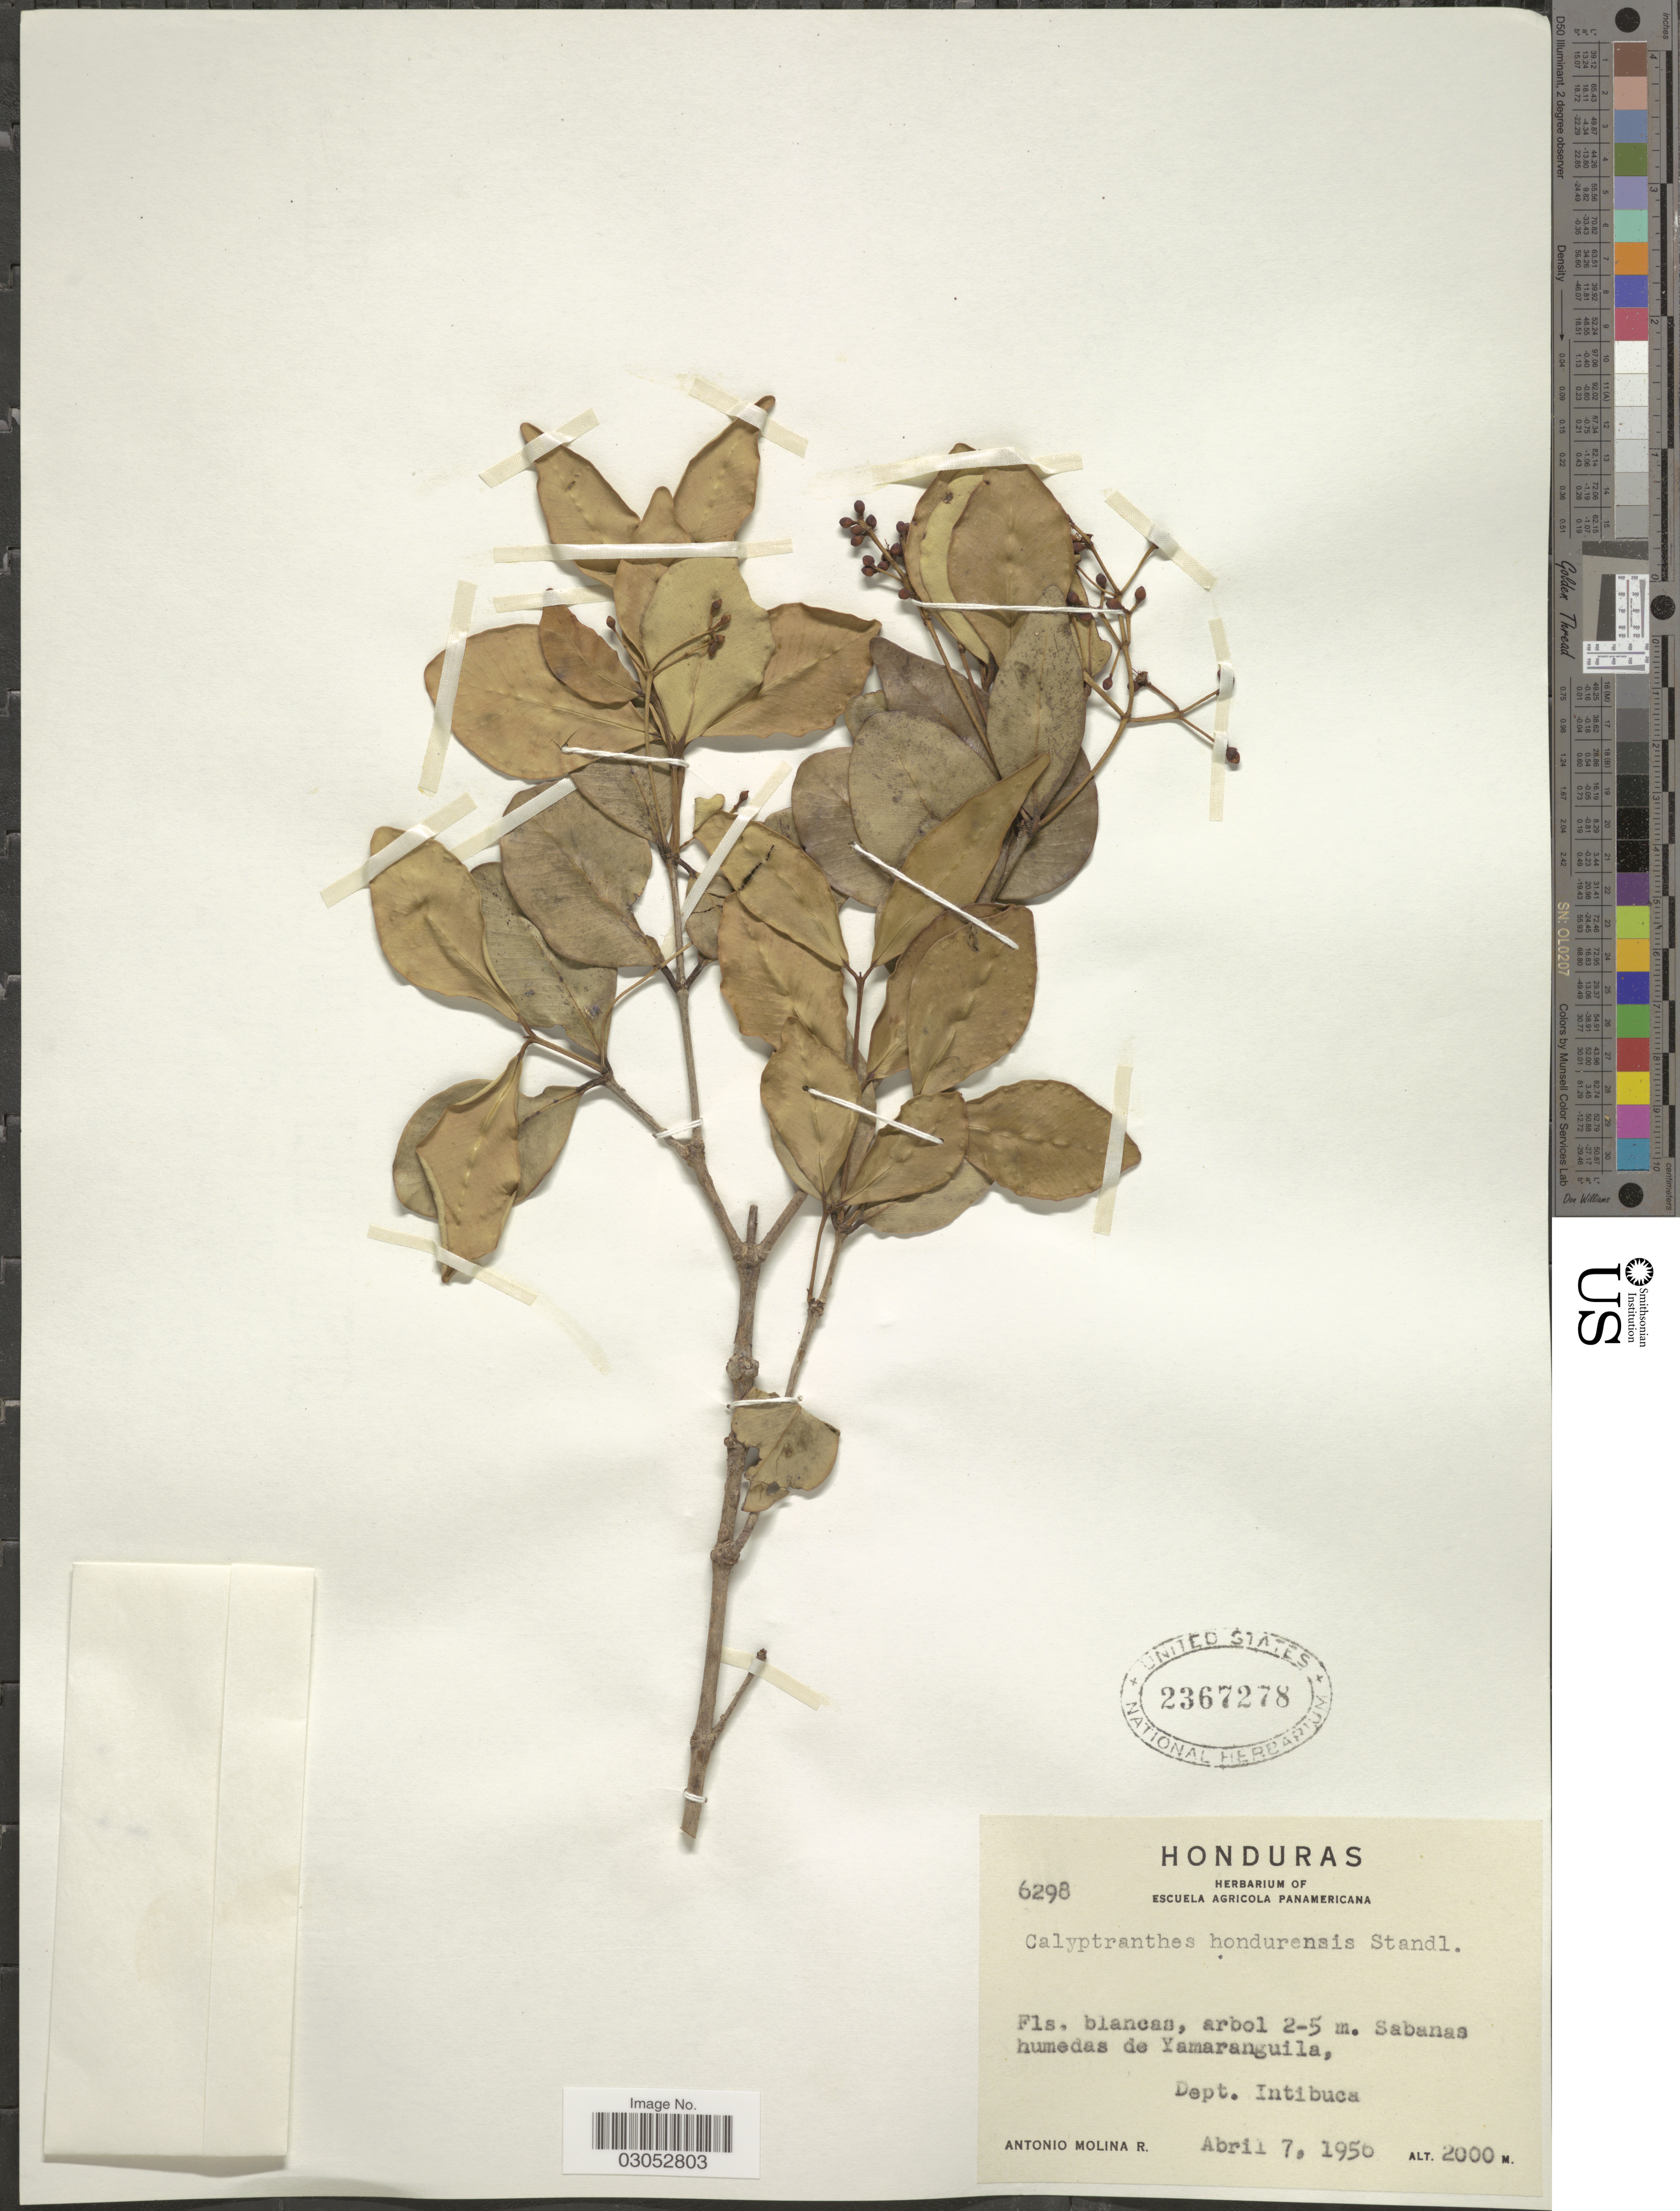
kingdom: Plantae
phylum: Tracheophyta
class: Magnoliopsida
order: Myrtales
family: Myrtaceae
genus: Myrcia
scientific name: Myrcia hondurensis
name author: (Standl.) A.R. Lourenço & Sánchez-Cháv.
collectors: A. Molina R.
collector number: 6298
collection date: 1950-04-07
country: Honduras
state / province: Intibuca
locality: Sabanas humedas de Yamaranguila, Dept. Intibuca.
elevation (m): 2000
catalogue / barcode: US 2367278